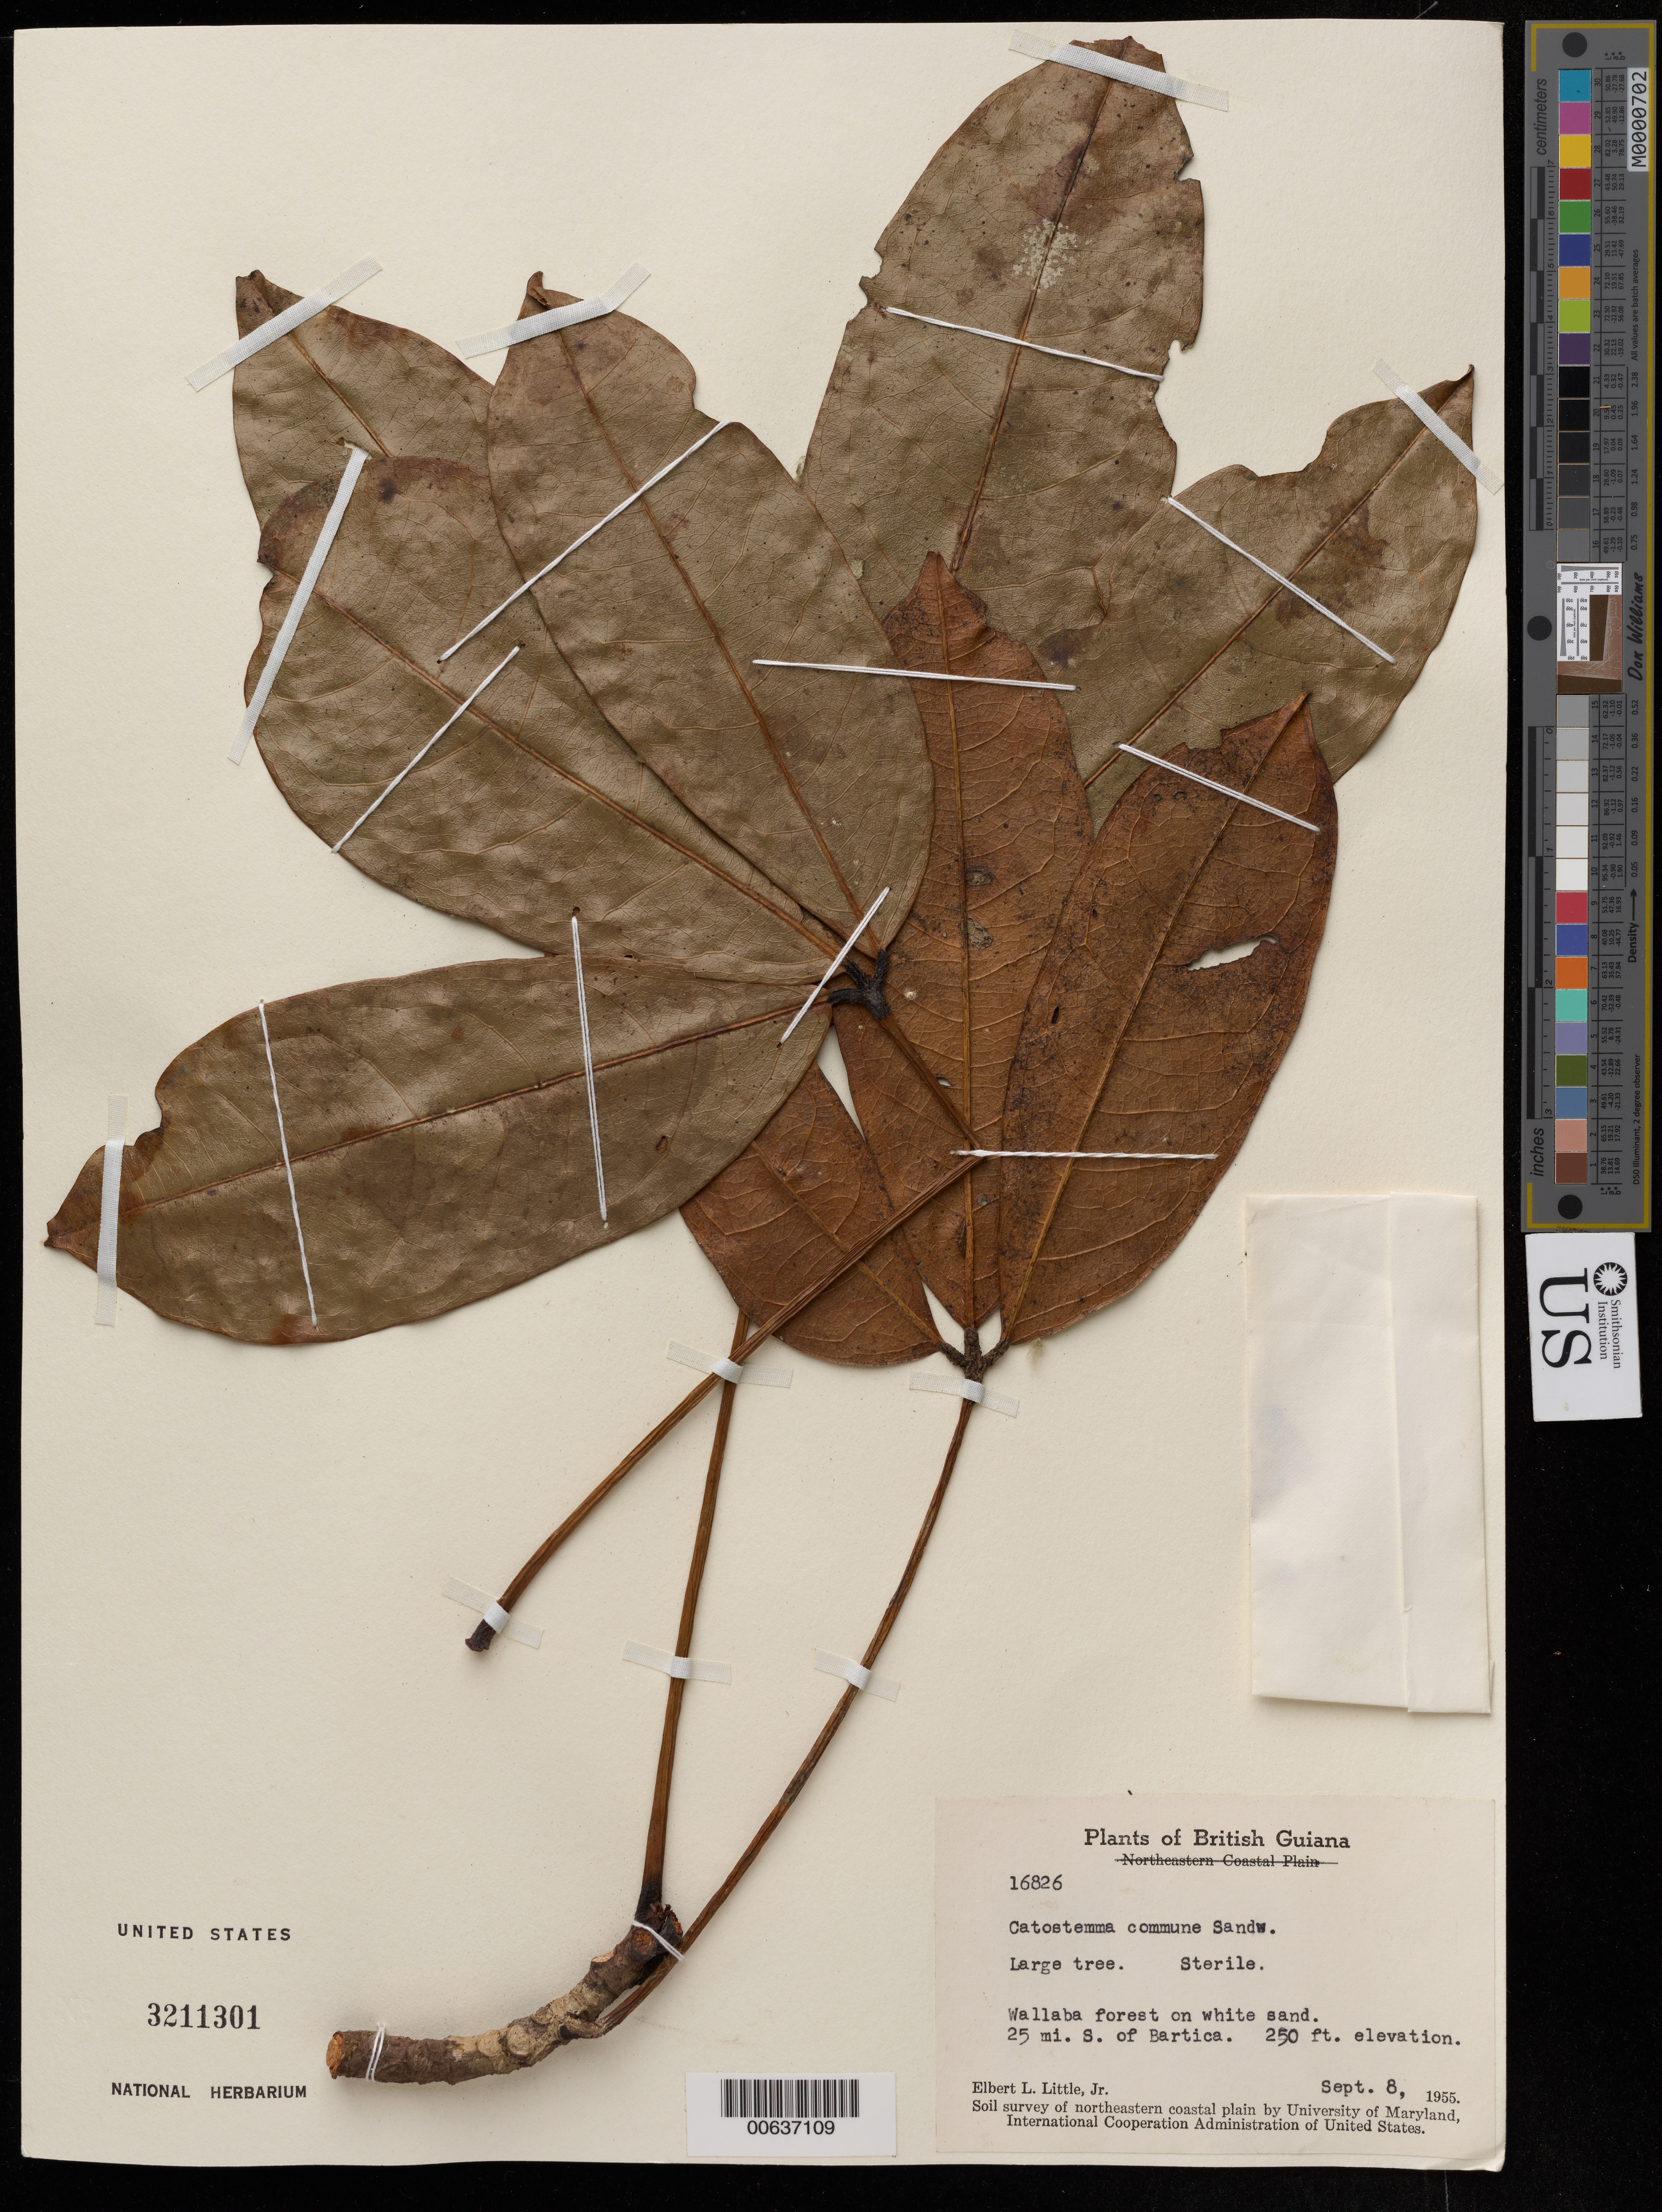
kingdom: Plantae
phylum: Tracheophyta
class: Magnoliopsida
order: Malvales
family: Malvaceae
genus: Catostemma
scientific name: Catostemma commune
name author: Sandwith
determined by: Little, Elbert L., Jr., (FSSR), United States Department of Agriculture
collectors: E. L. Little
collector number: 16826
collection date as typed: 8-Sep-55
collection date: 1955-09-08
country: Guyana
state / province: Cuyuni-Mazaruni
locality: Bartica, 25 mi. S of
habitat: Wallaba forest on white sand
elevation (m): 76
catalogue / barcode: US 3211301